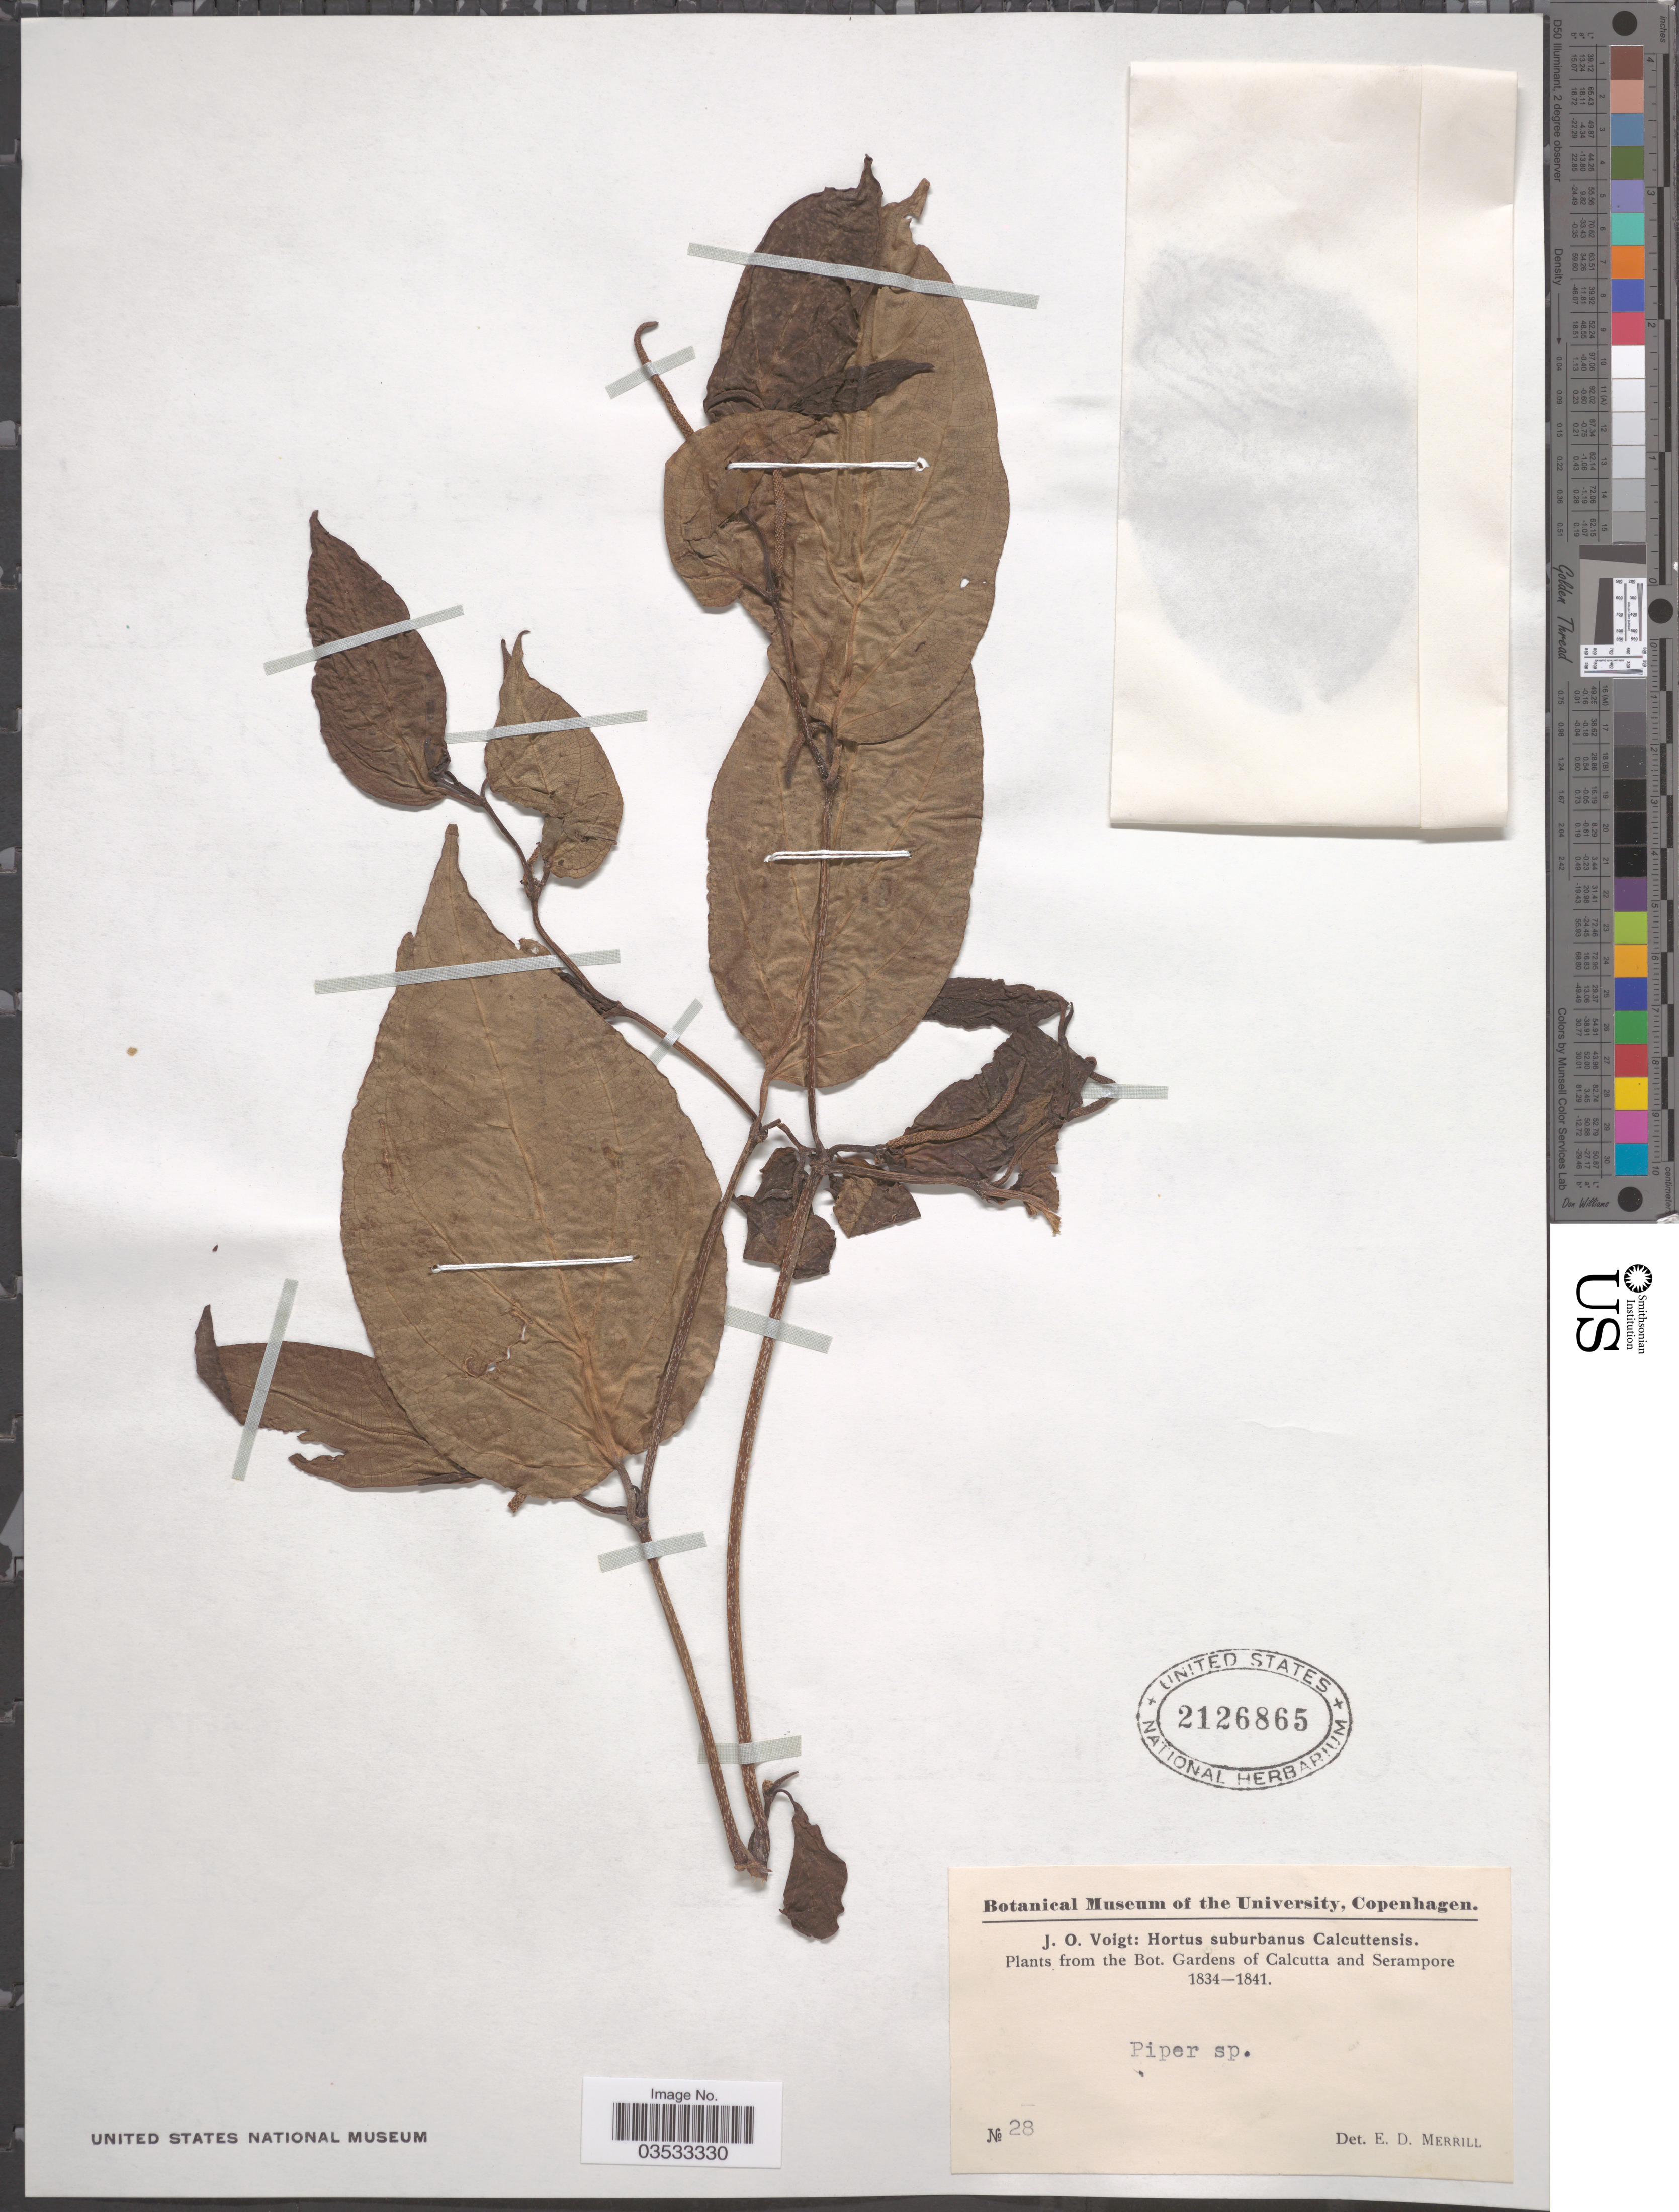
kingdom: Plantae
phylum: Tracheophyta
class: Magnoliopsida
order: Piperales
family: Piperaceae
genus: Piper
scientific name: Piper sp.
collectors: J. O. Voigt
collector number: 28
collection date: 1834/1841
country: India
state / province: West Bengal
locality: Bot. Gardens of Calcutta and Serampore.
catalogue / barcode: US 2126865